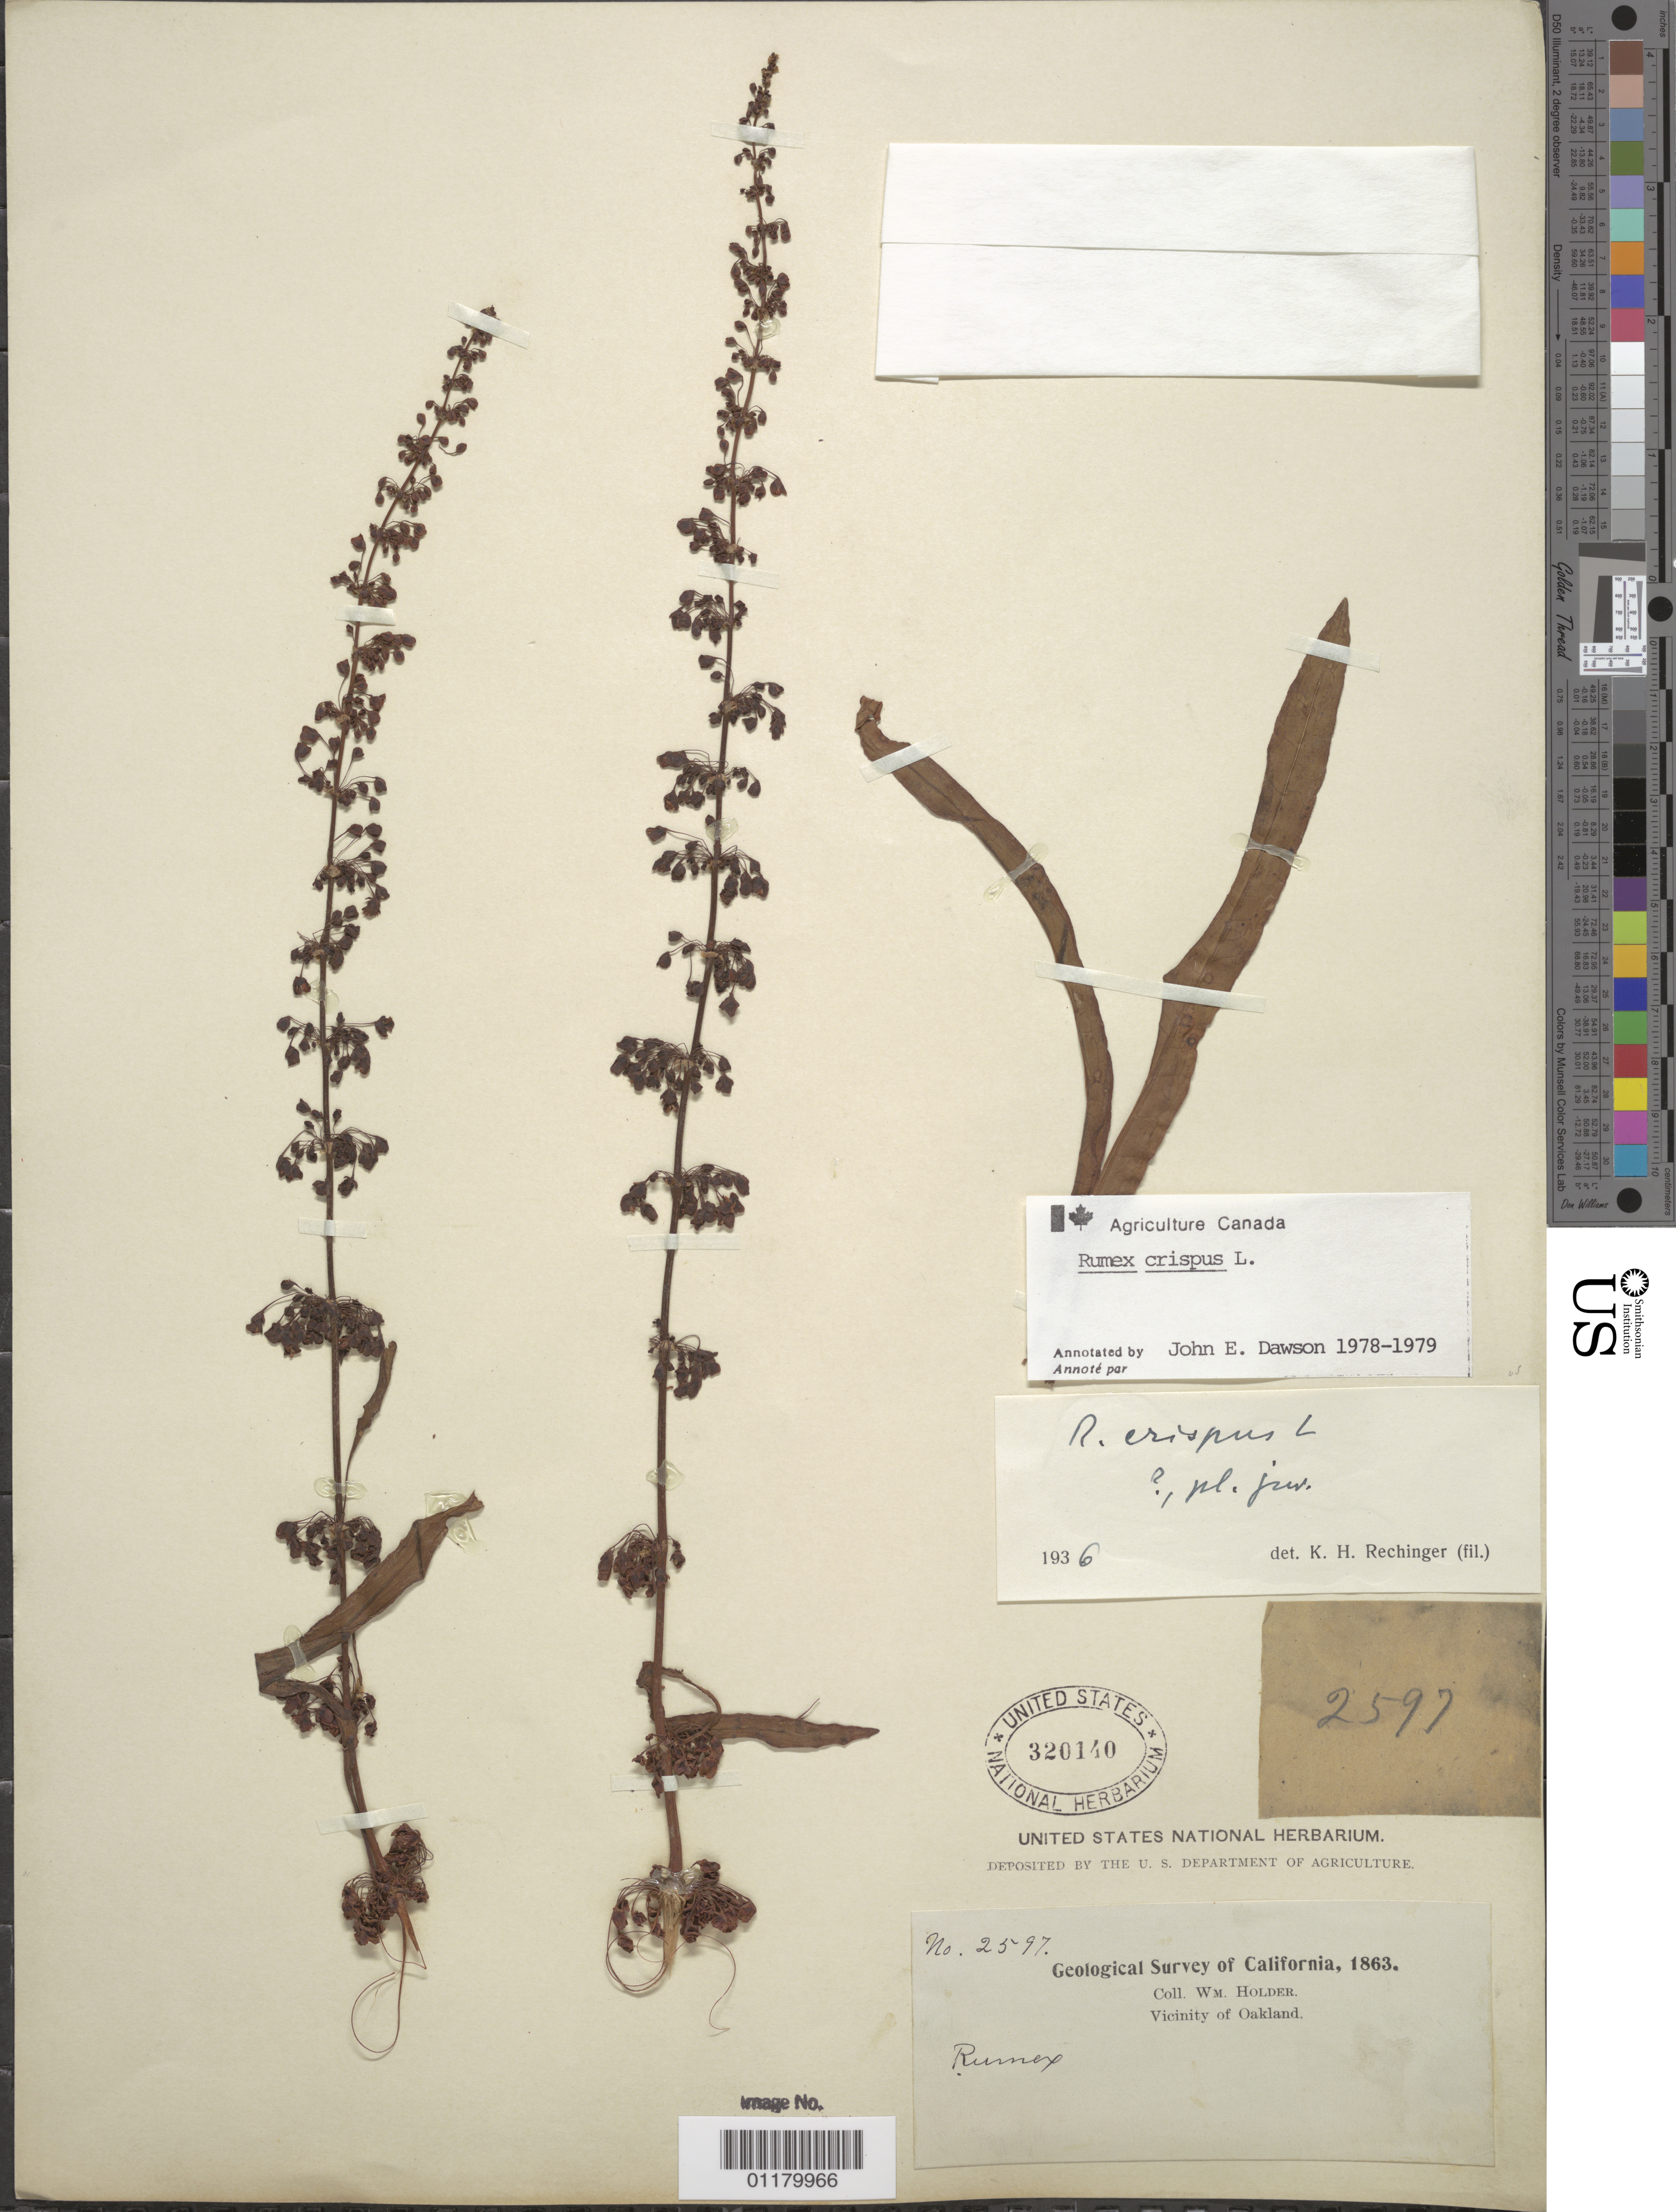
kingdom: Plantae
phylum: Tracheophyta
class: Magnoliopsida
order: Caryophyllales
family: Polygonaceae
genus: Rumex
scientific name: Rumex crispus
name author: L.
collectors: W. Holder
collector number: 2597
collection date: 1863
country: United States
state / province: California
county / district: Alameda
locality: Vicinity of Oakland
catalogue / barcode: US 320140